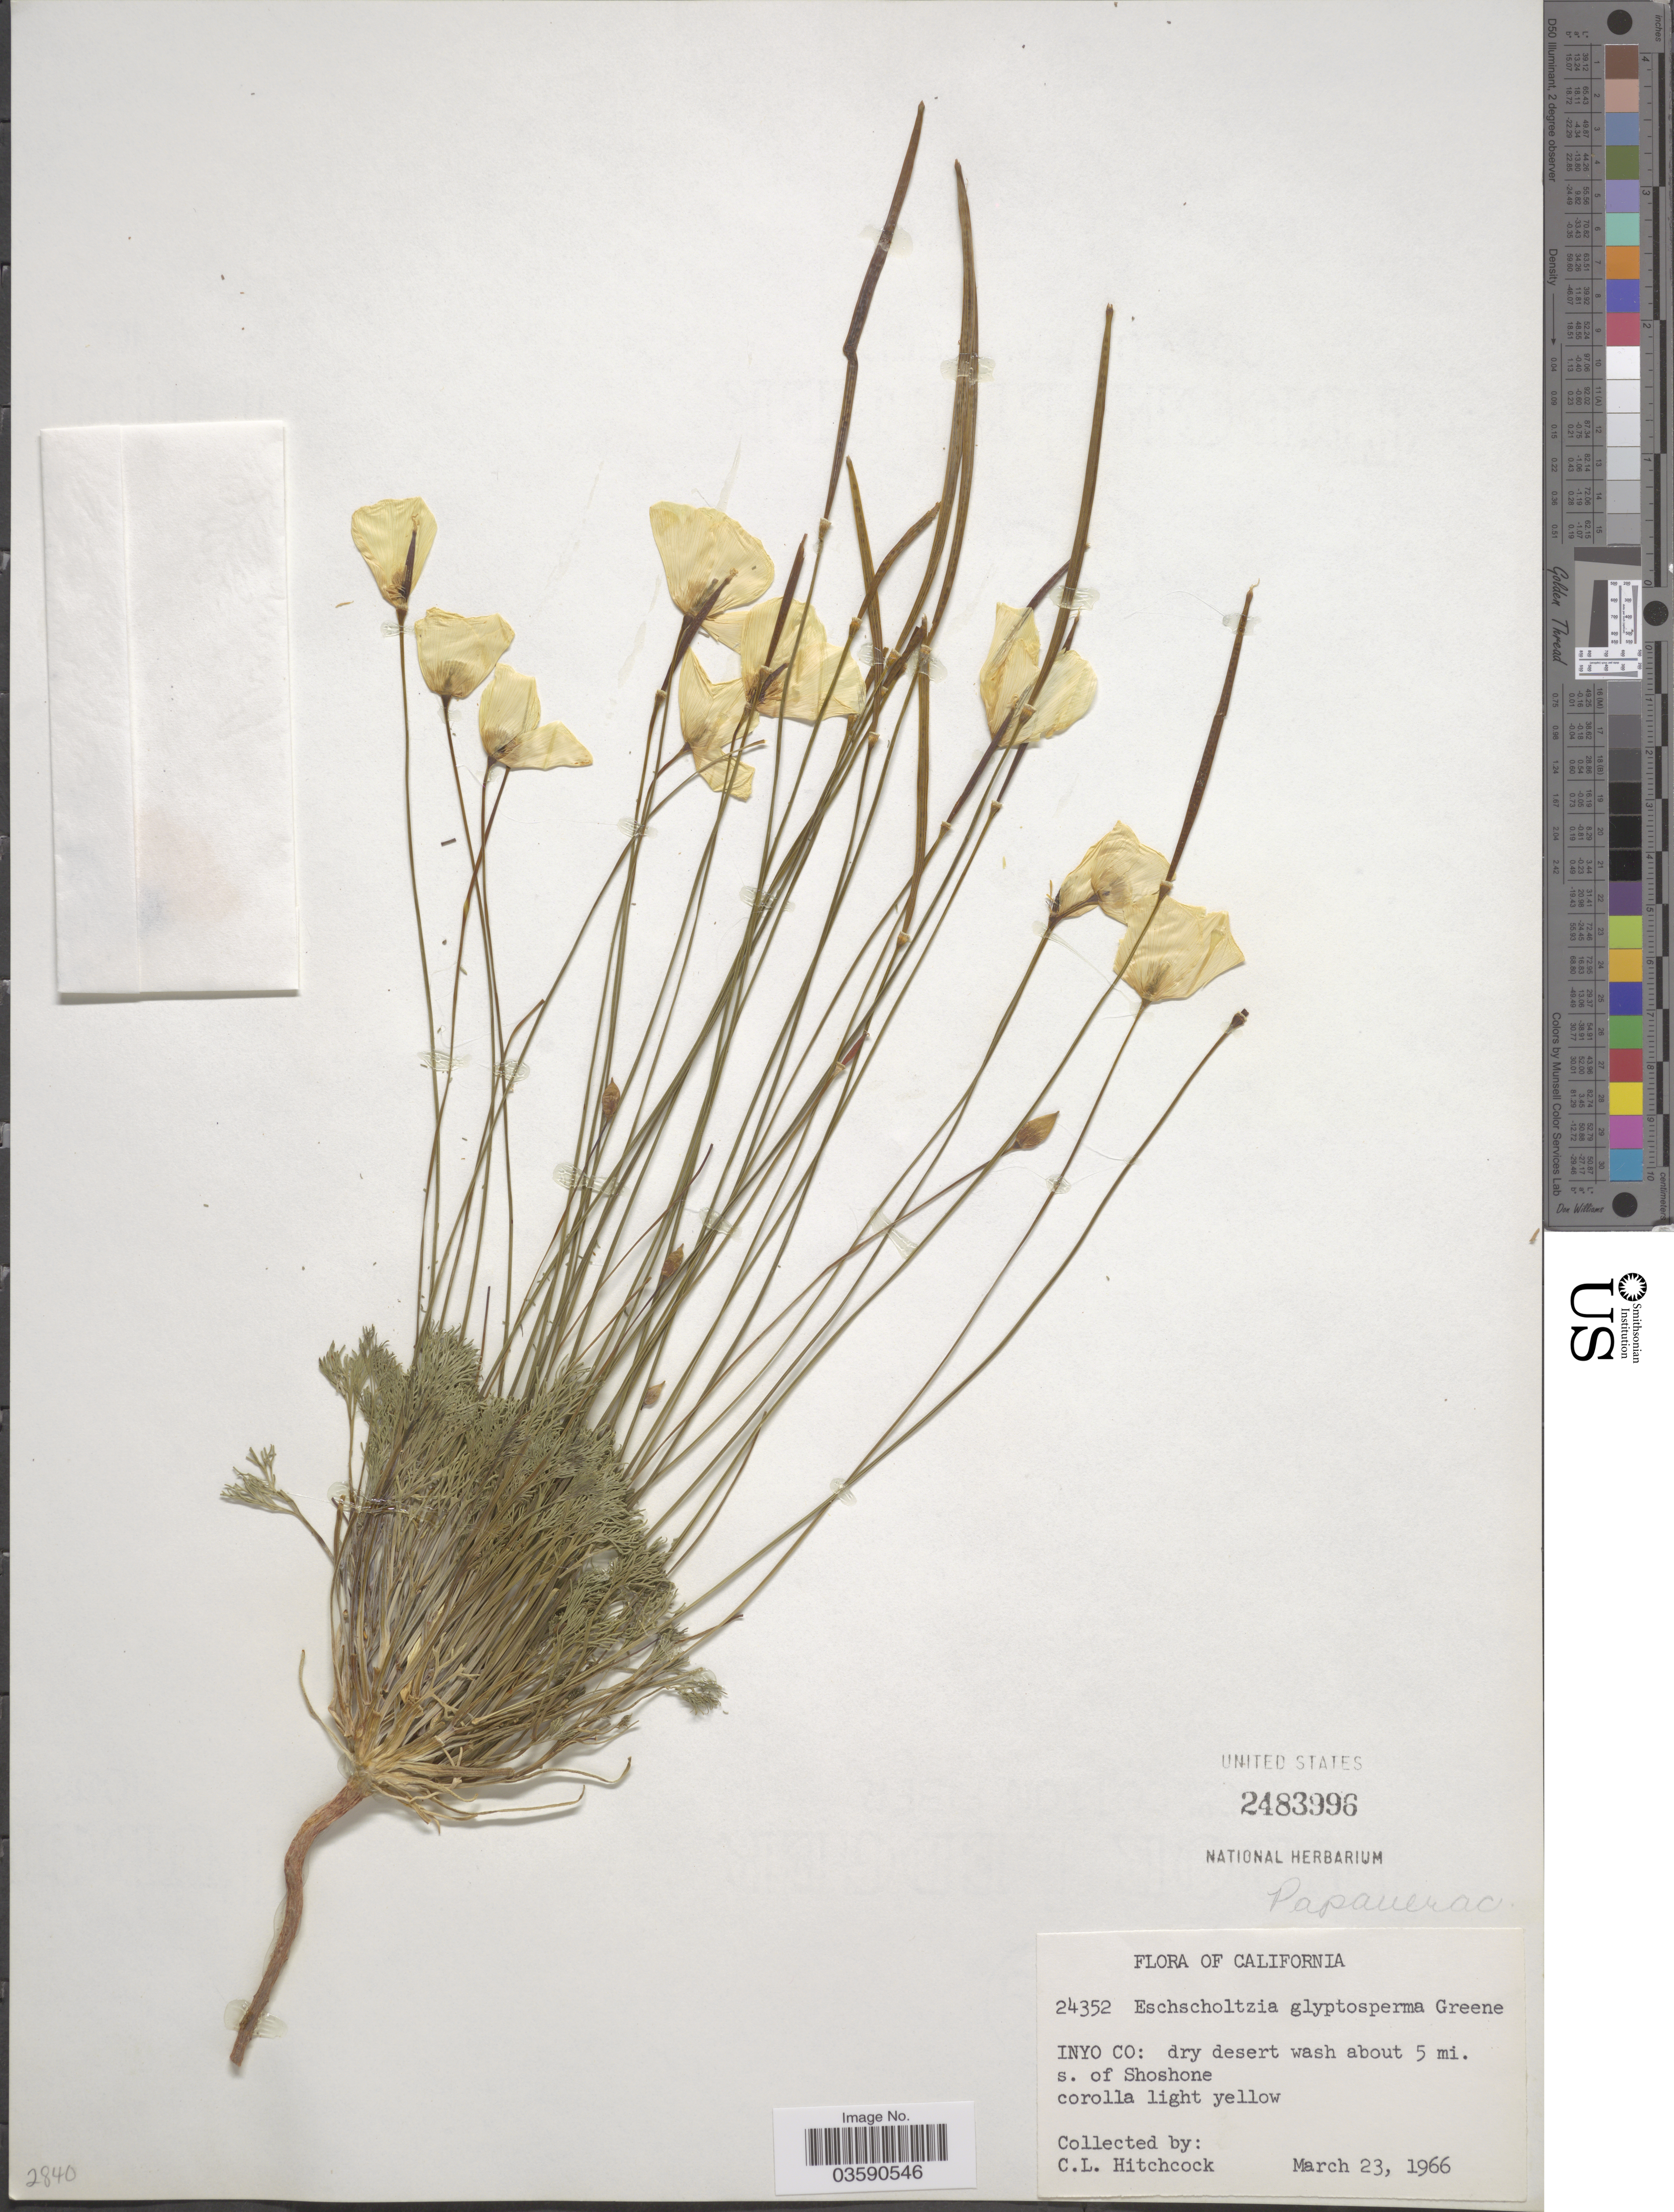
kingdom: Plantae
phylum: Tracheophyta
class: Magnoliopsida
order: Ranunculales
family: Papaveraceae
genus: Eschscholzia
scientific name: Eschscholzia glyptosperma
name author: Greene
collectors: C. L. Hitchcock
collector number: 24352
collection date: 1966-03-23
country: United States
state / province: California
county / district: Inyo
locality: Inyo co: dry desert wash about 5 mi. s. of Shoshone.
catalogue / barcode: US 2483996